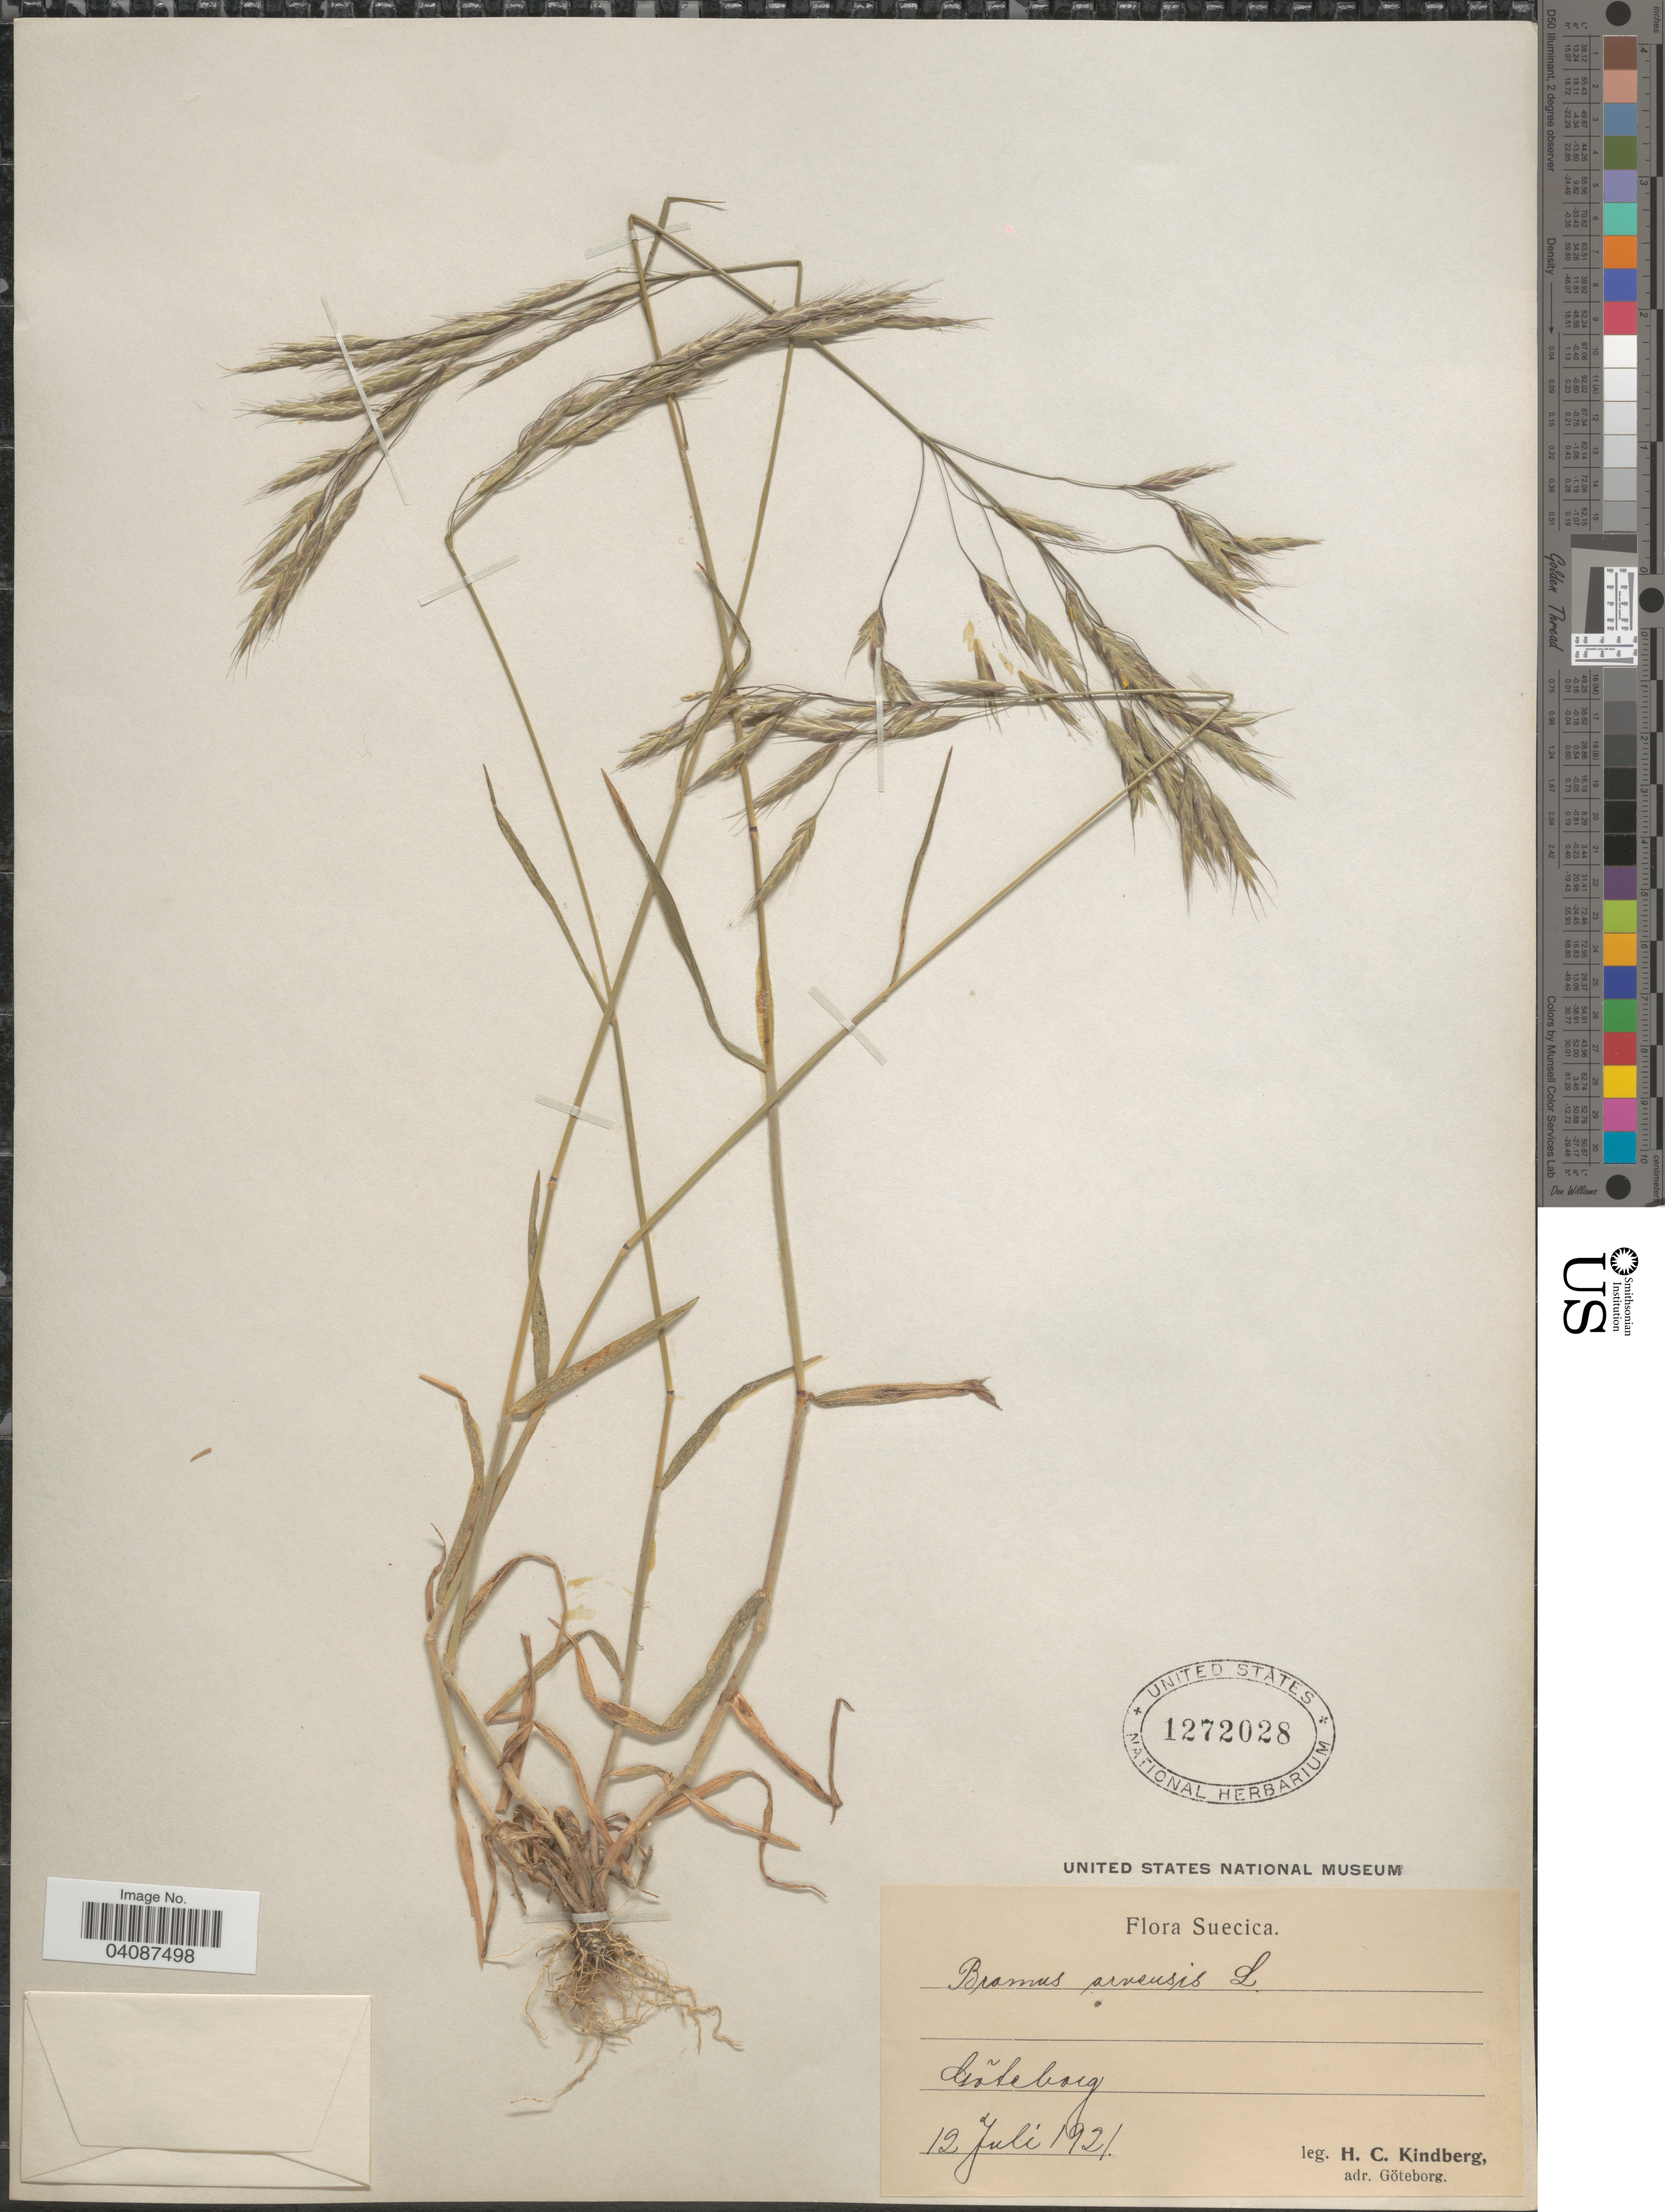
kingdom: Plantae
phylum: Tracheophyta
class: Liliopsida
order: Poales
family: Poaceae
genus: Bromus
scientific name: Bromus arvensis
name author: L.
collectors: H. Kindberg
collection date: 1921-07-12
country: Sweden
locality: Suecica. Gõteborg.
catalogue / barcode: US 1272028